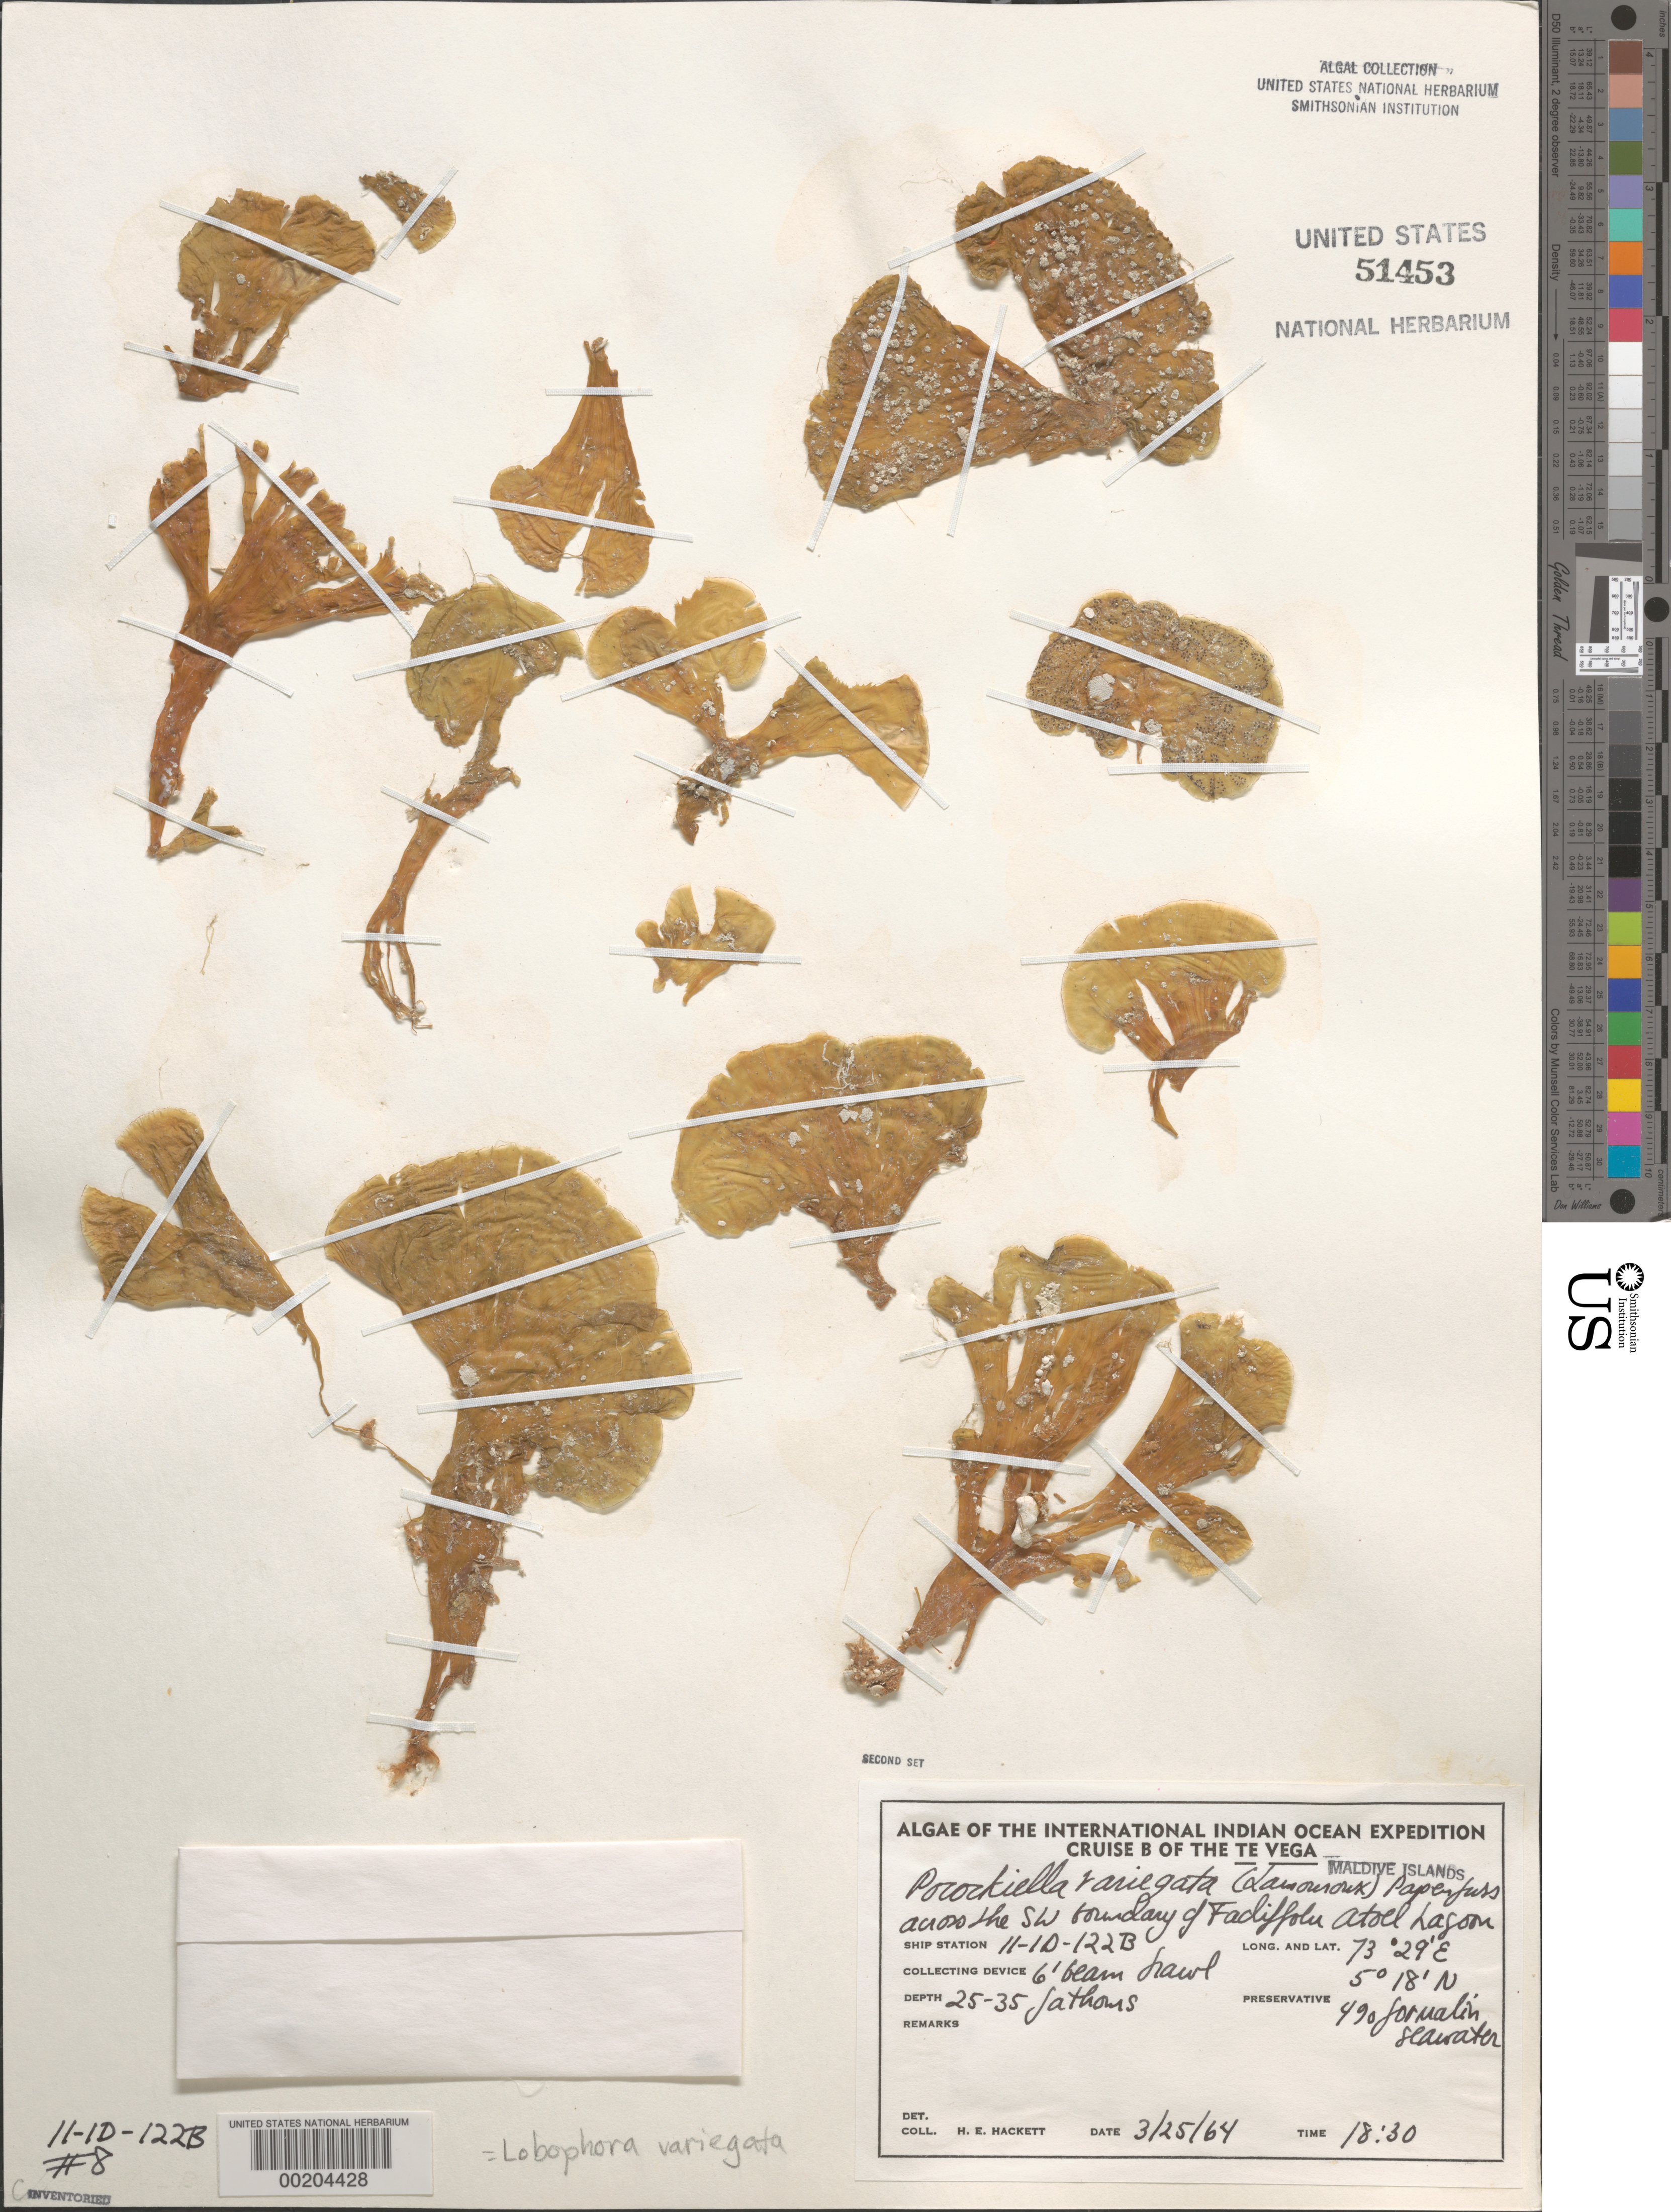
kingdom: Chromista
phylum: Ochrophyta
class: Phaeophyceae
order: Dictyotales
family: Dictyotaceae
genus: Lobophora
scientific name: Lobophora variegata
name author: (J.V.Lamouroux) Womersley & E.C. Oliveira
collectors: H. E. Hackett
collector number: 8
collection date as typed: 25 Mar 1964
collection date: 1964-03-25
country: Maldive Islands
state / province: Laviyani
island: Fadiffolu Atoll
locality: Lagoon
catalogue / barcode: US 51453